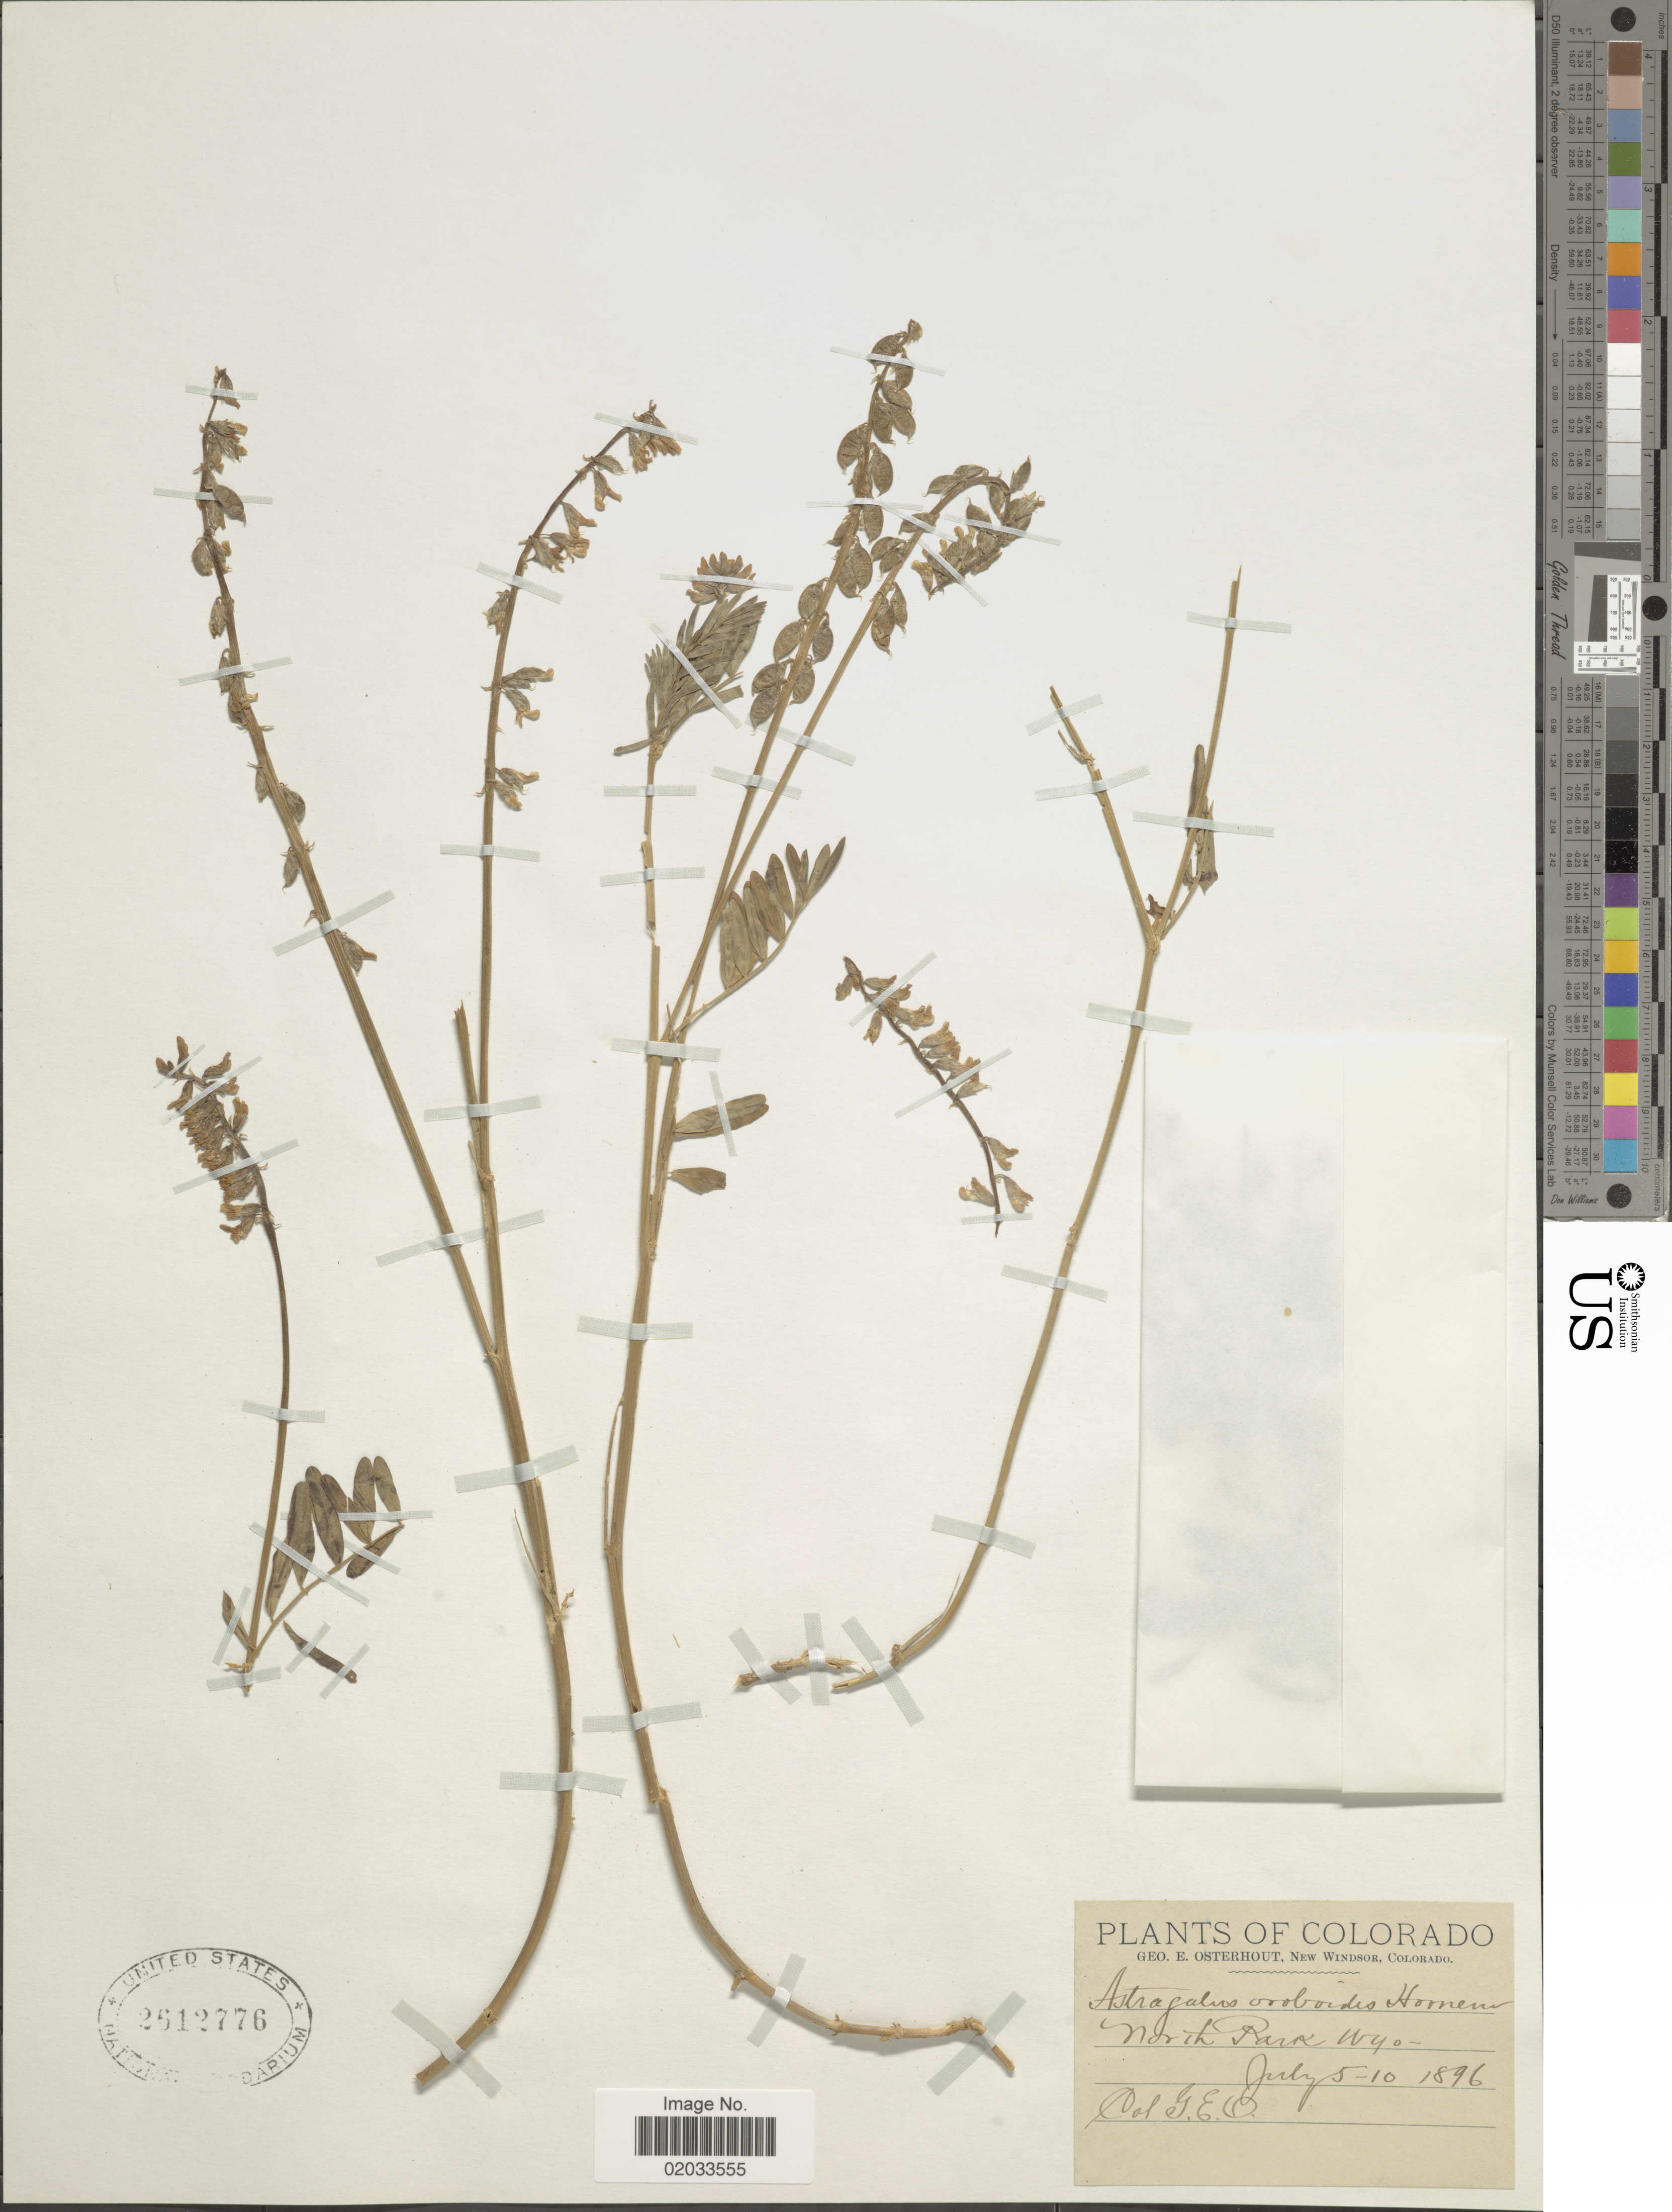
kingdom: Plantae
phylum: Tracheophyta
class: Magnoliopsida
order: Fabales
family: Fabaceae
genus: Astragalus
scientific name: Astragalus oroboides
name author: Hornem.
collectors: G. Osterhout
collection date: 1896-07-05/1896-07-10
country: United States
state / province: Wyoming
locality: North Park Wyo.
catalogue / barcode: US 2612776